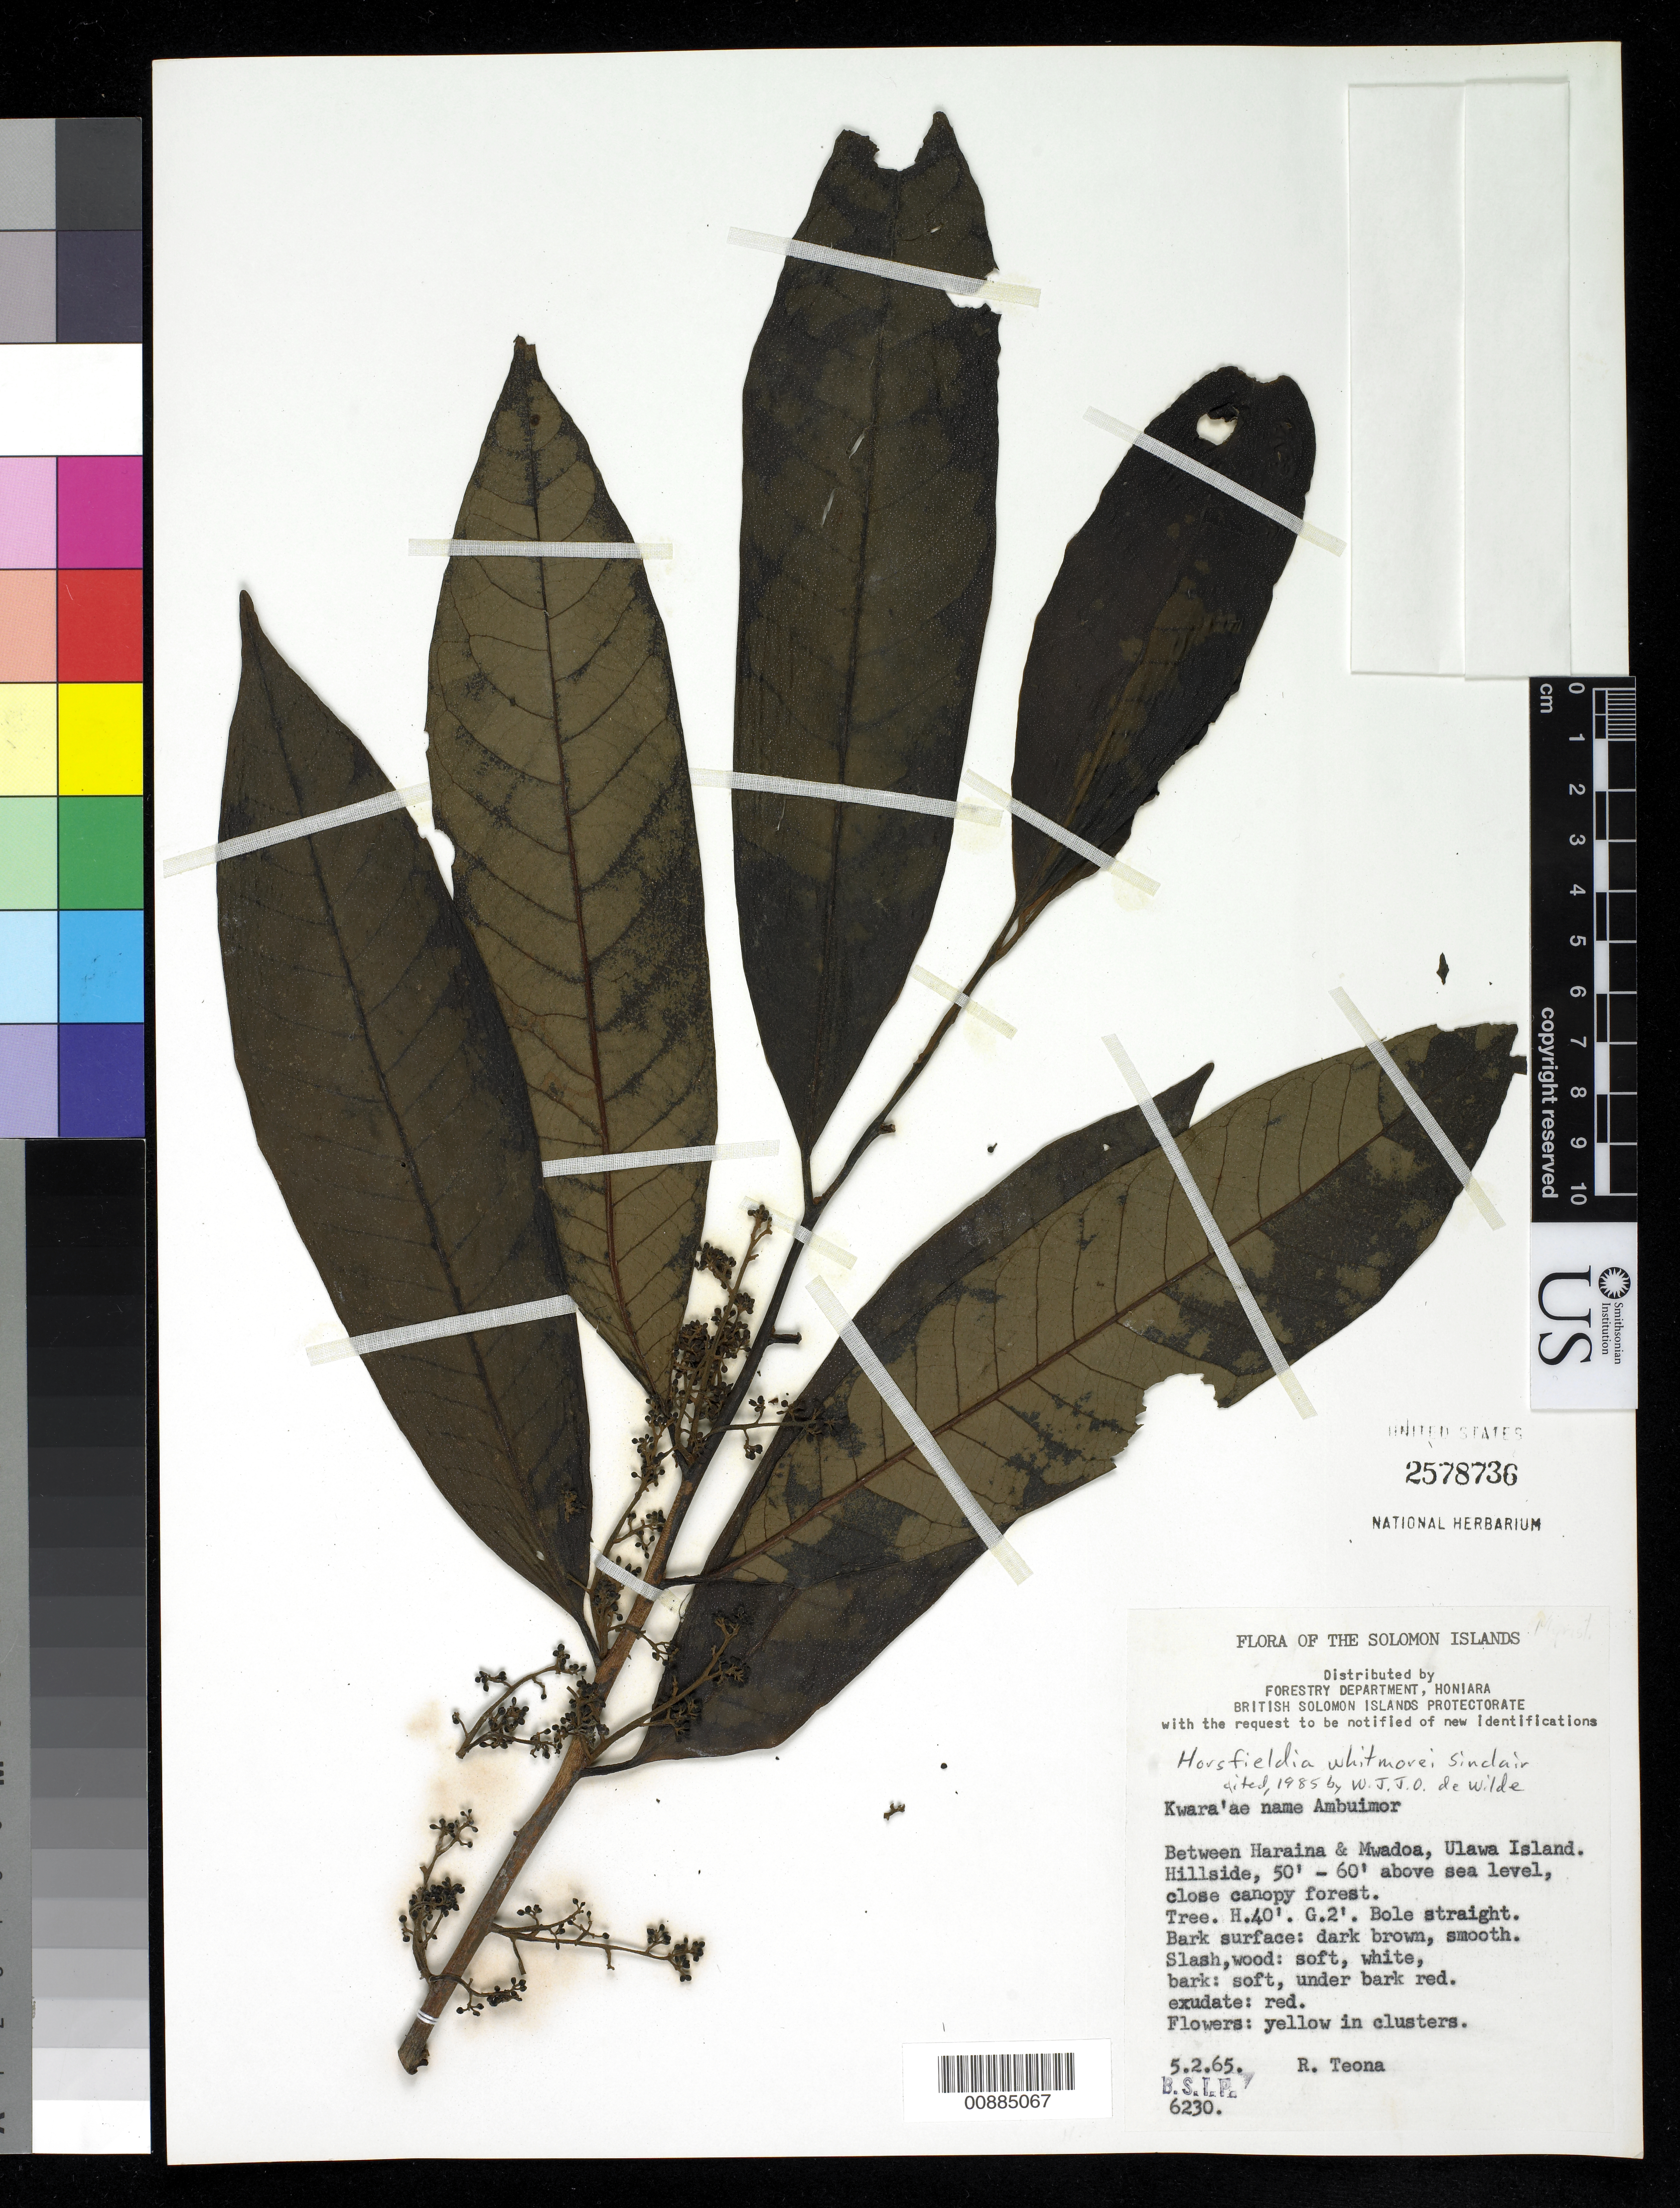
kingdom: Plantae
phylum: Tracheophyta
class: Magnoliopsida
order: Magnoliales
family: Myristicaceae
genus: Horsfieldia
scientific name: Horsfieldia whitmorei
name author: J. Sinclair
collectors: R. Teona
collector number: BSIP 6230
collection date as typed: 05 Feb 1965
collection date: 1965-02-05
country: Solomon Islands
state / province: Makira-Ulawa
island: Ulawa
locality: Between Haraina and Mwadoa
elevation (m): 15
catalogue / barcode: US 2578536